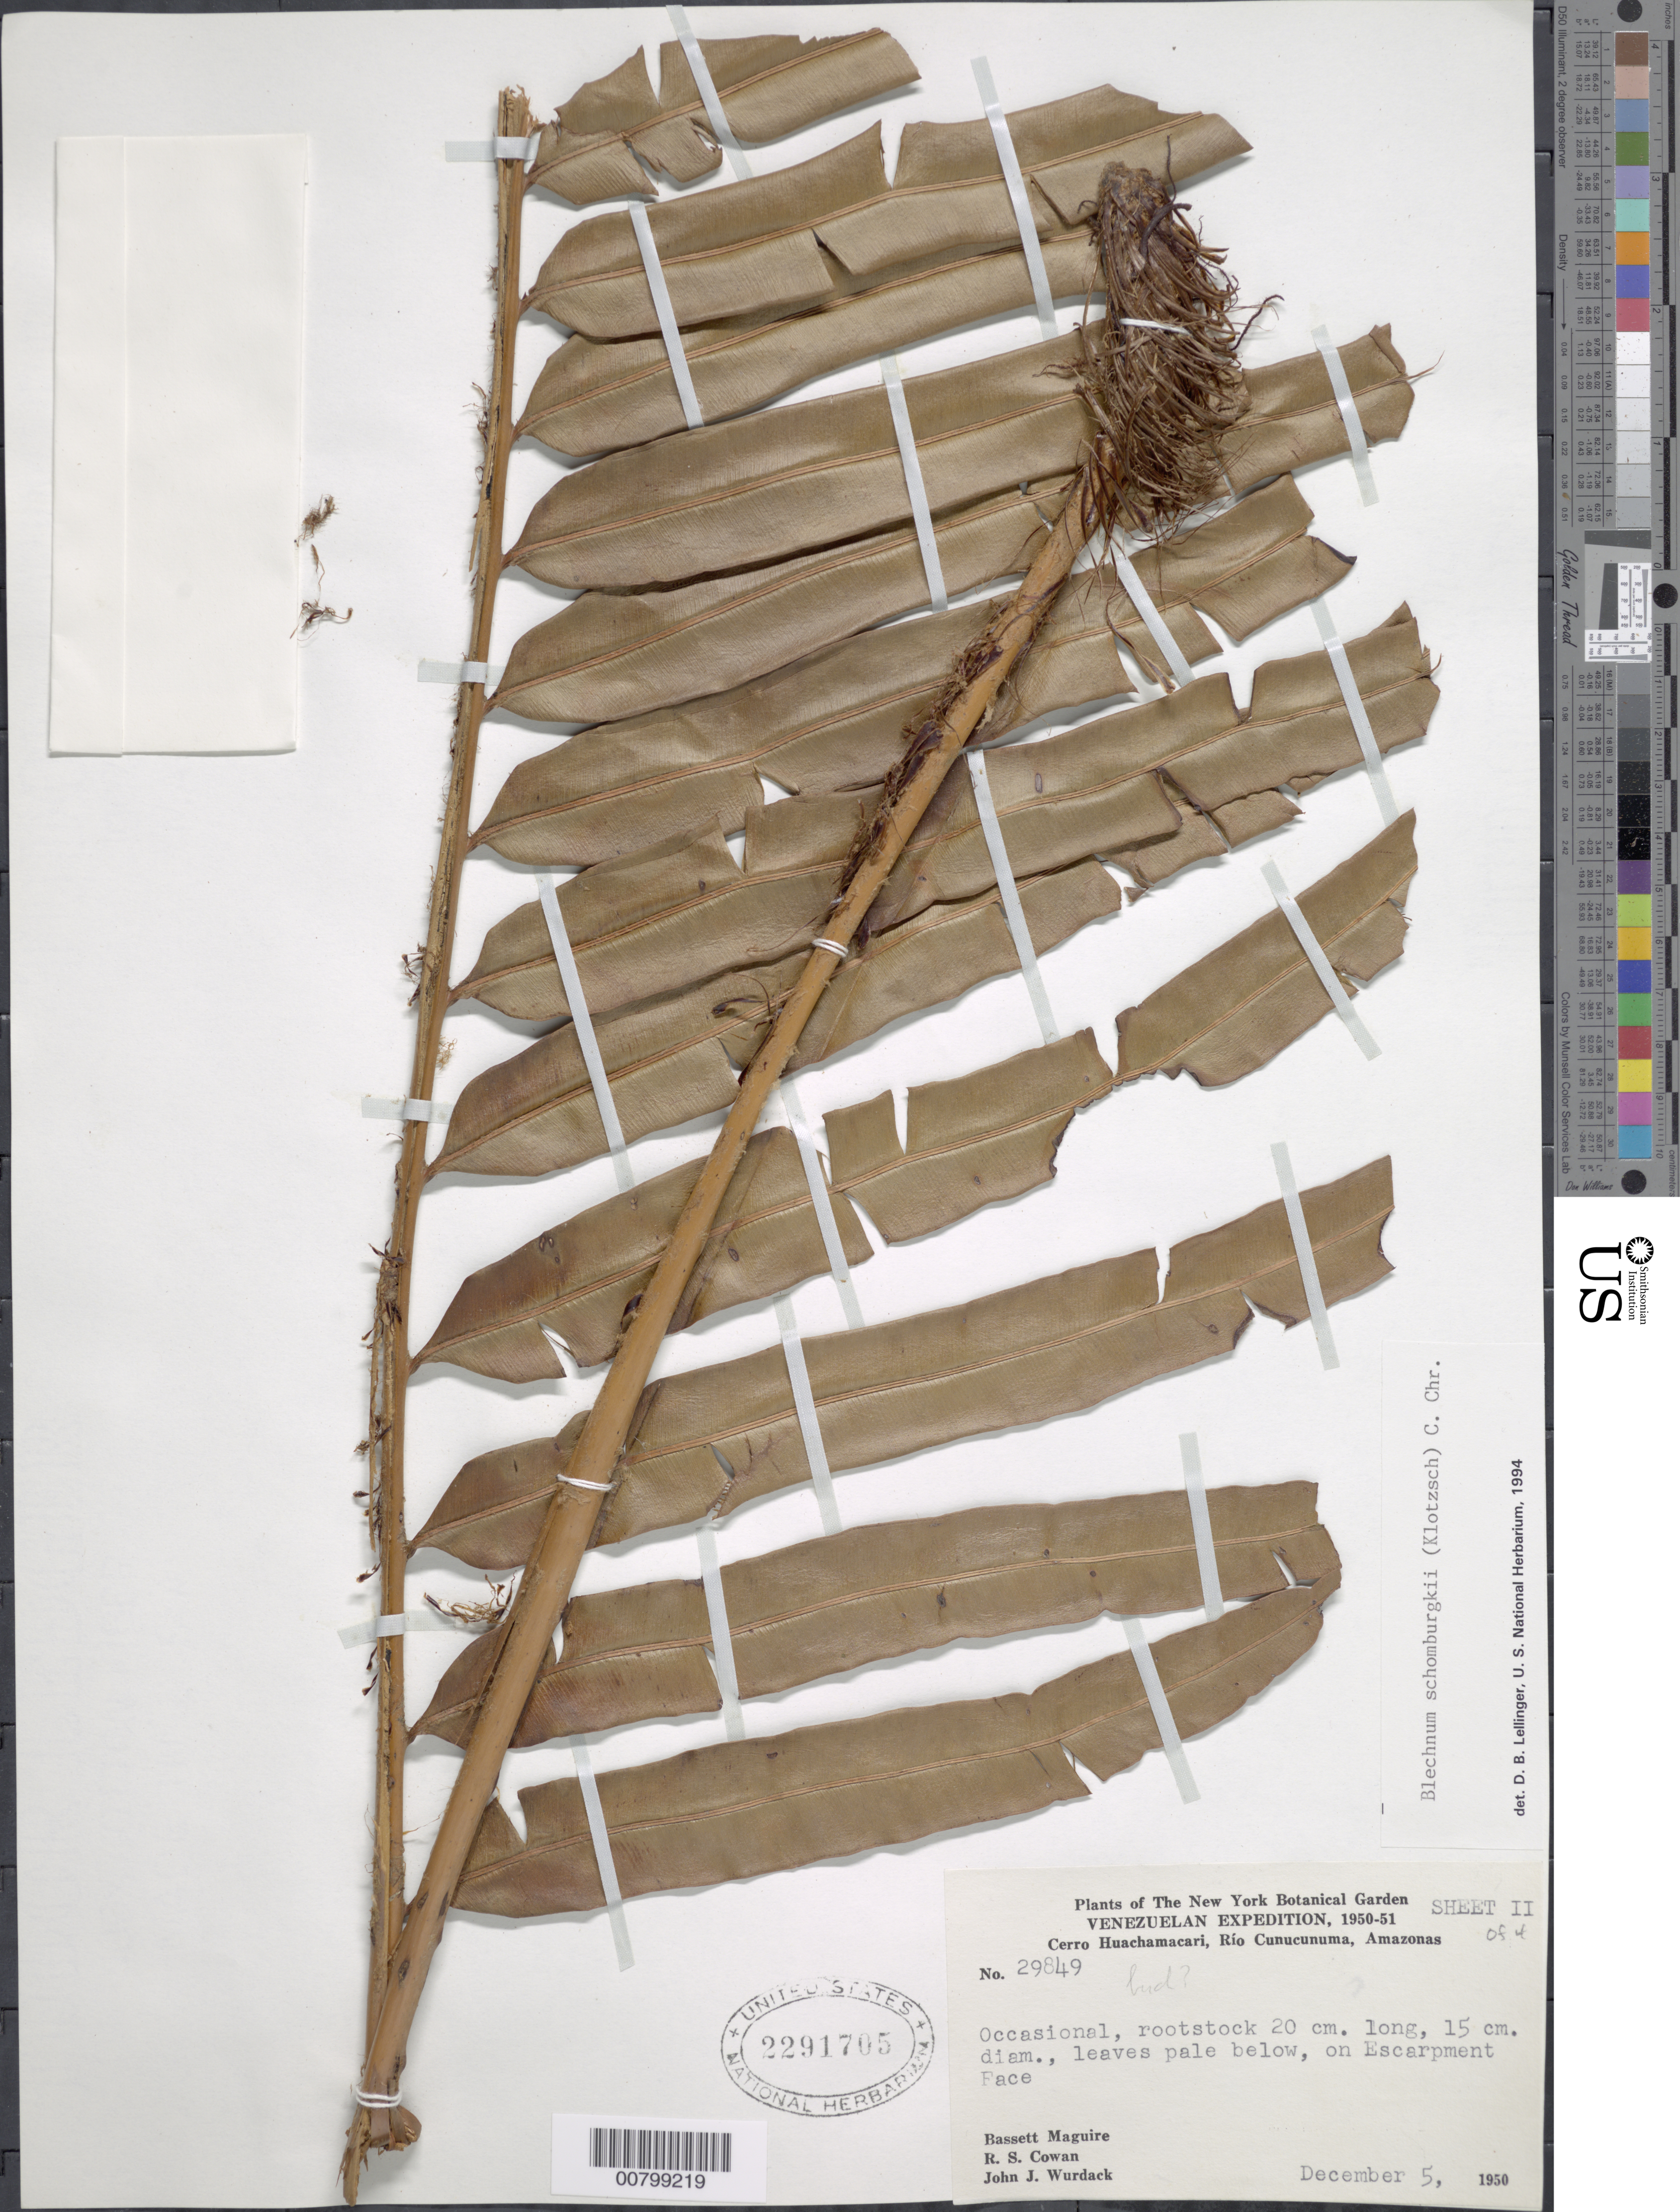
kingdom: Plantae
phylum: Tracheophyta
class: Polypodiopsida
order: Polypodiales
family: Blechnaceae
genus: Blechnum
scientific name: Blechnum schomburgkii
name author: (Klotzsch) C. Chr.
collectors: B. Maguire, R. S. Cowan & J. J. Wurdack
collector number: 29849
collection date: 1950-12-05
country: Venezuela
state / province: Amazonas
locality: Cerro Huachamacari, Rio Cunucunuma, Amazonas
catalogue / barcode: US 2291705